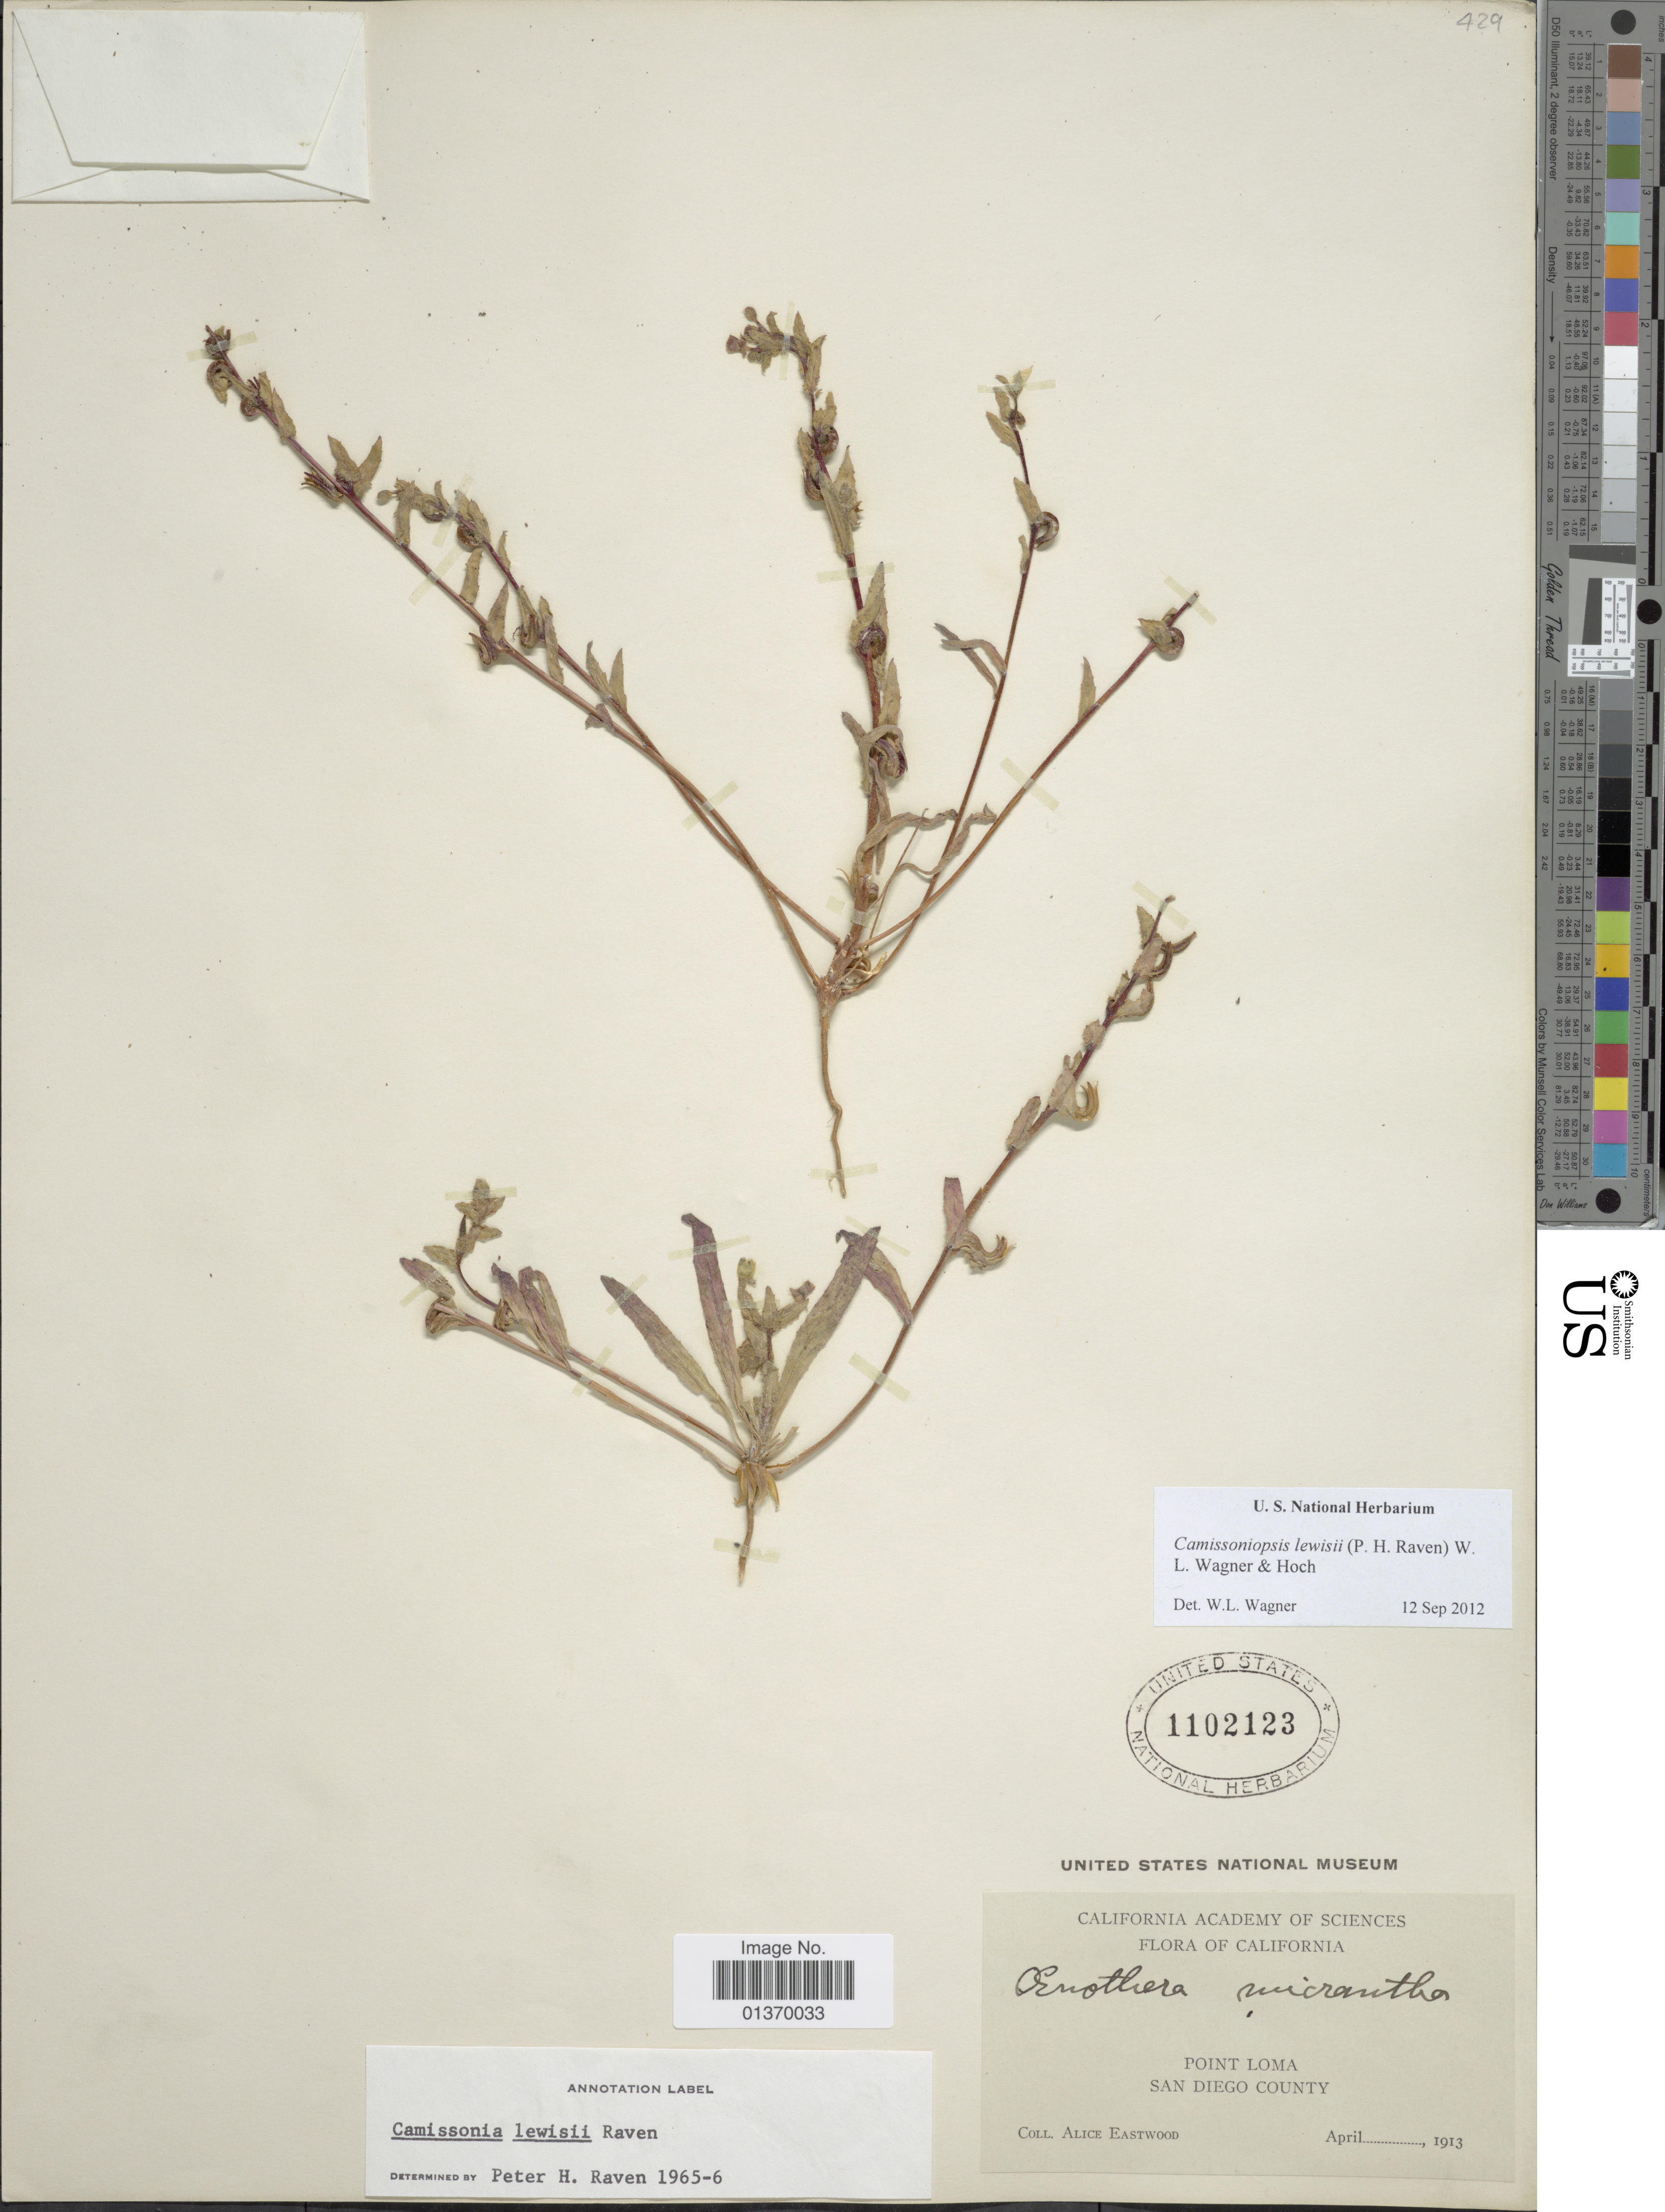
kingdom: Plantae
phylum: Tracheophyta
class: Magnoliopsida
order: Myrtales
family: Onagraceae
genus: Camissoniopsis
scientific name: Camissoniopsis lewisii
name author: (P.H. Raven) W.L. Wagner & Hoch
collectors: A. Eastwood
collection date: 1913-04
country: United States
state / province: California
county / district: San Diego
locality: Point Lama, San Diego County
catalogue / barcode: US 1102123